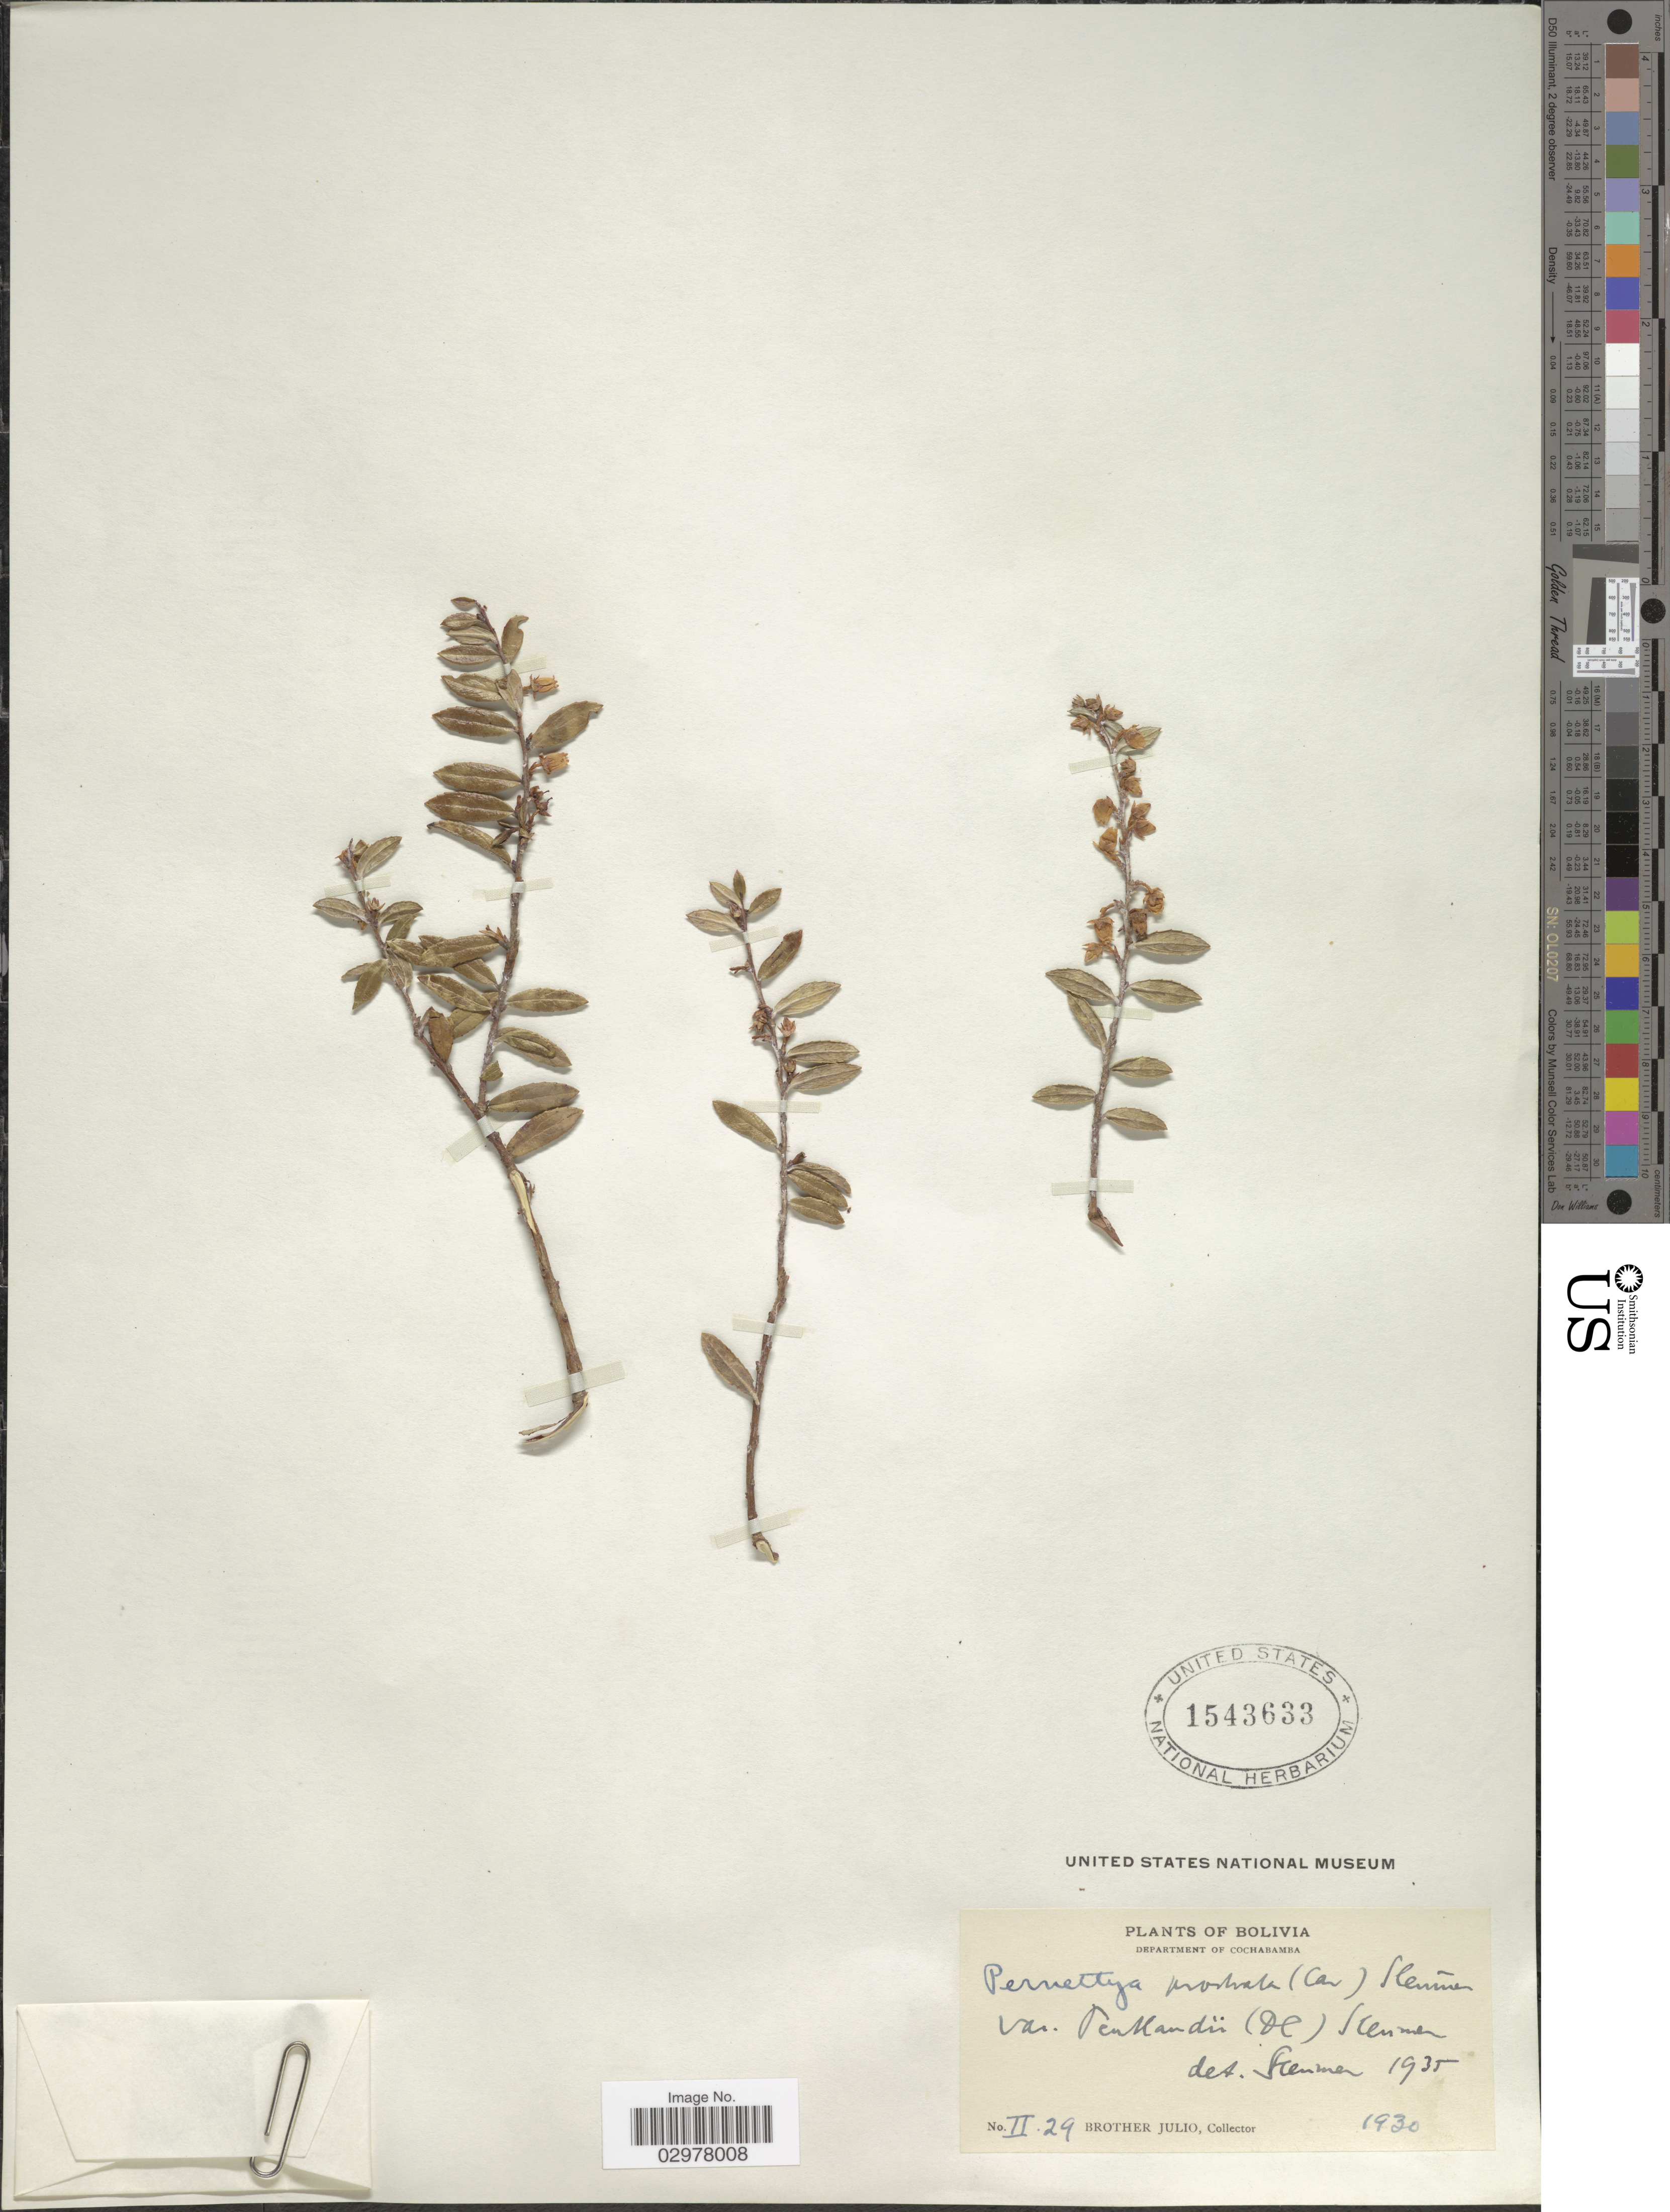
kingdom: Plantae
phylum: Tracheophyta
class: Magnoliopsida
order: Ericales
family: Ericaceae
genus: Pernettya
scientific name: Pernettya prostrata var. pentlandii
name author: (DC.) Sleumer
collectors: Bro. Julio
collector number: II29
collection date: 1930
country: Bolivia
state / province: Cochabamba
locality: Department of Cochabamba.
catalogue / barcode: US 1543633